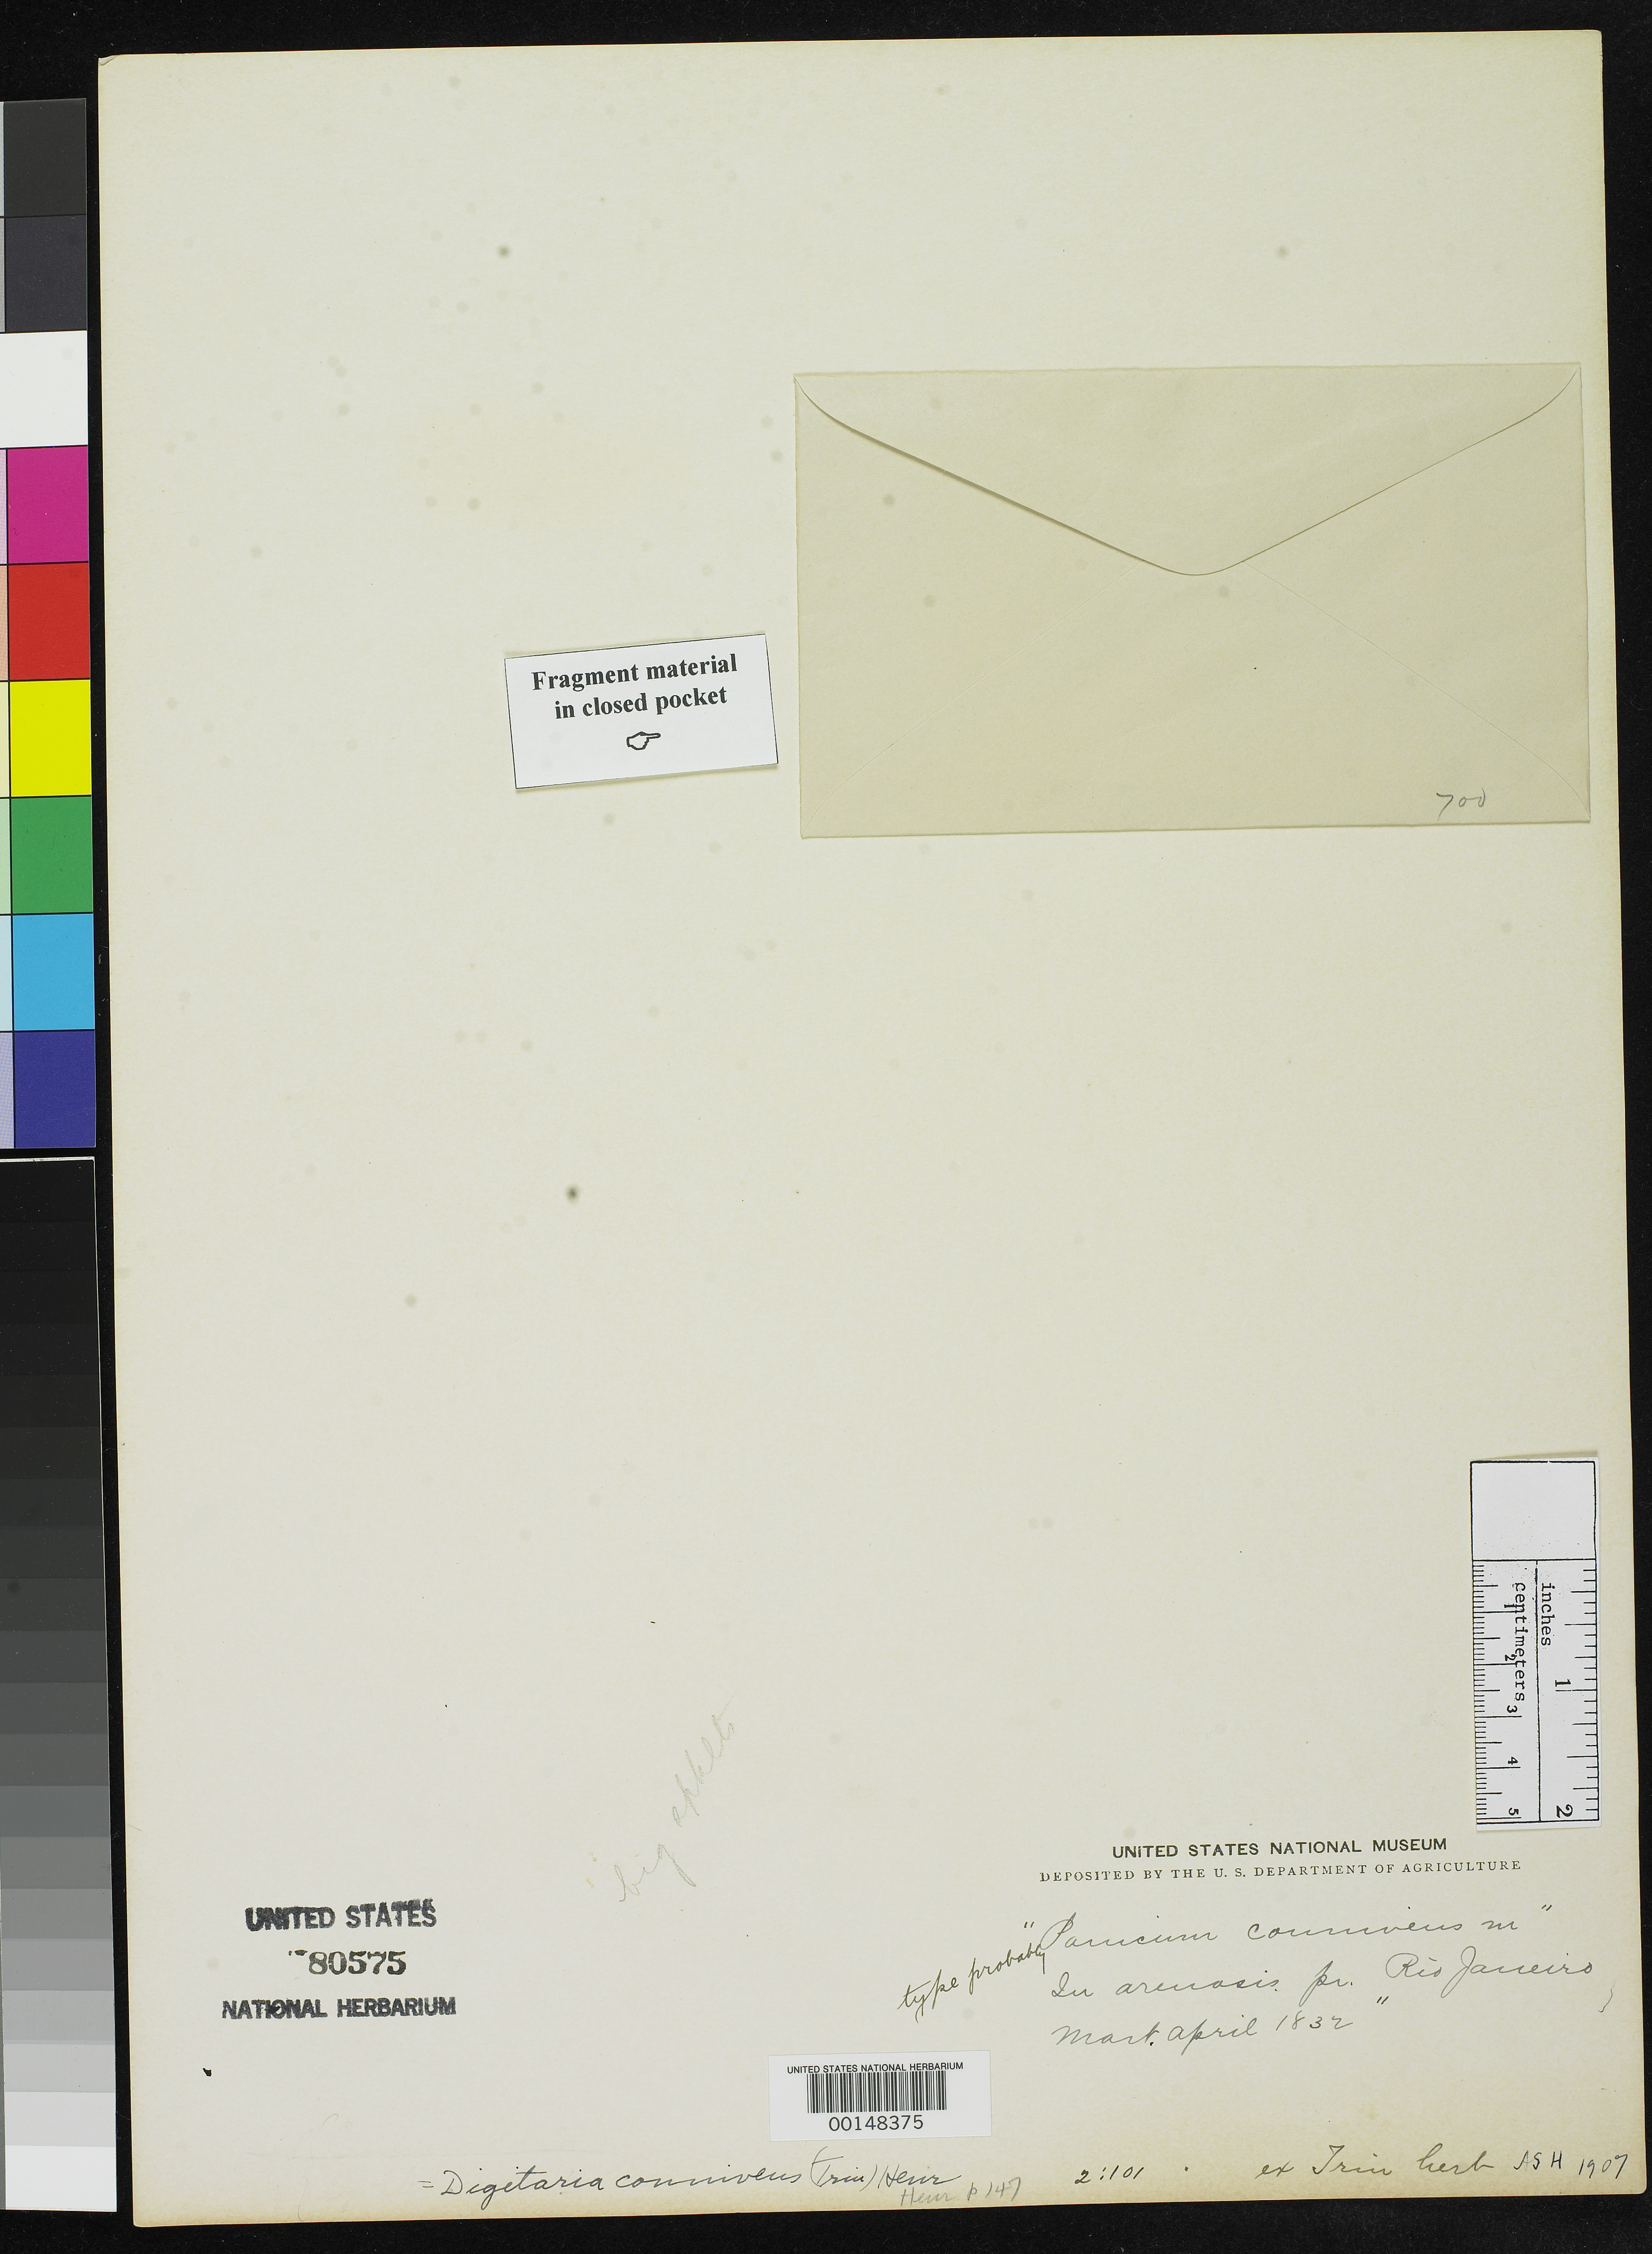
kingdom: Plantae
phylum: Tracheophyta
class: Liliopsida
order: Poales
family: Poaceae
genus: Panicum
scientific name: Panicum connivens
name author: Trin.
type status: Type Fragment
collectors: C. F. Martius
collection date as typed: Apr 1832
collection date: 1832-04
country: Brazil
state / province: Rio de Janeiro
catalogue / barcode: US 80575